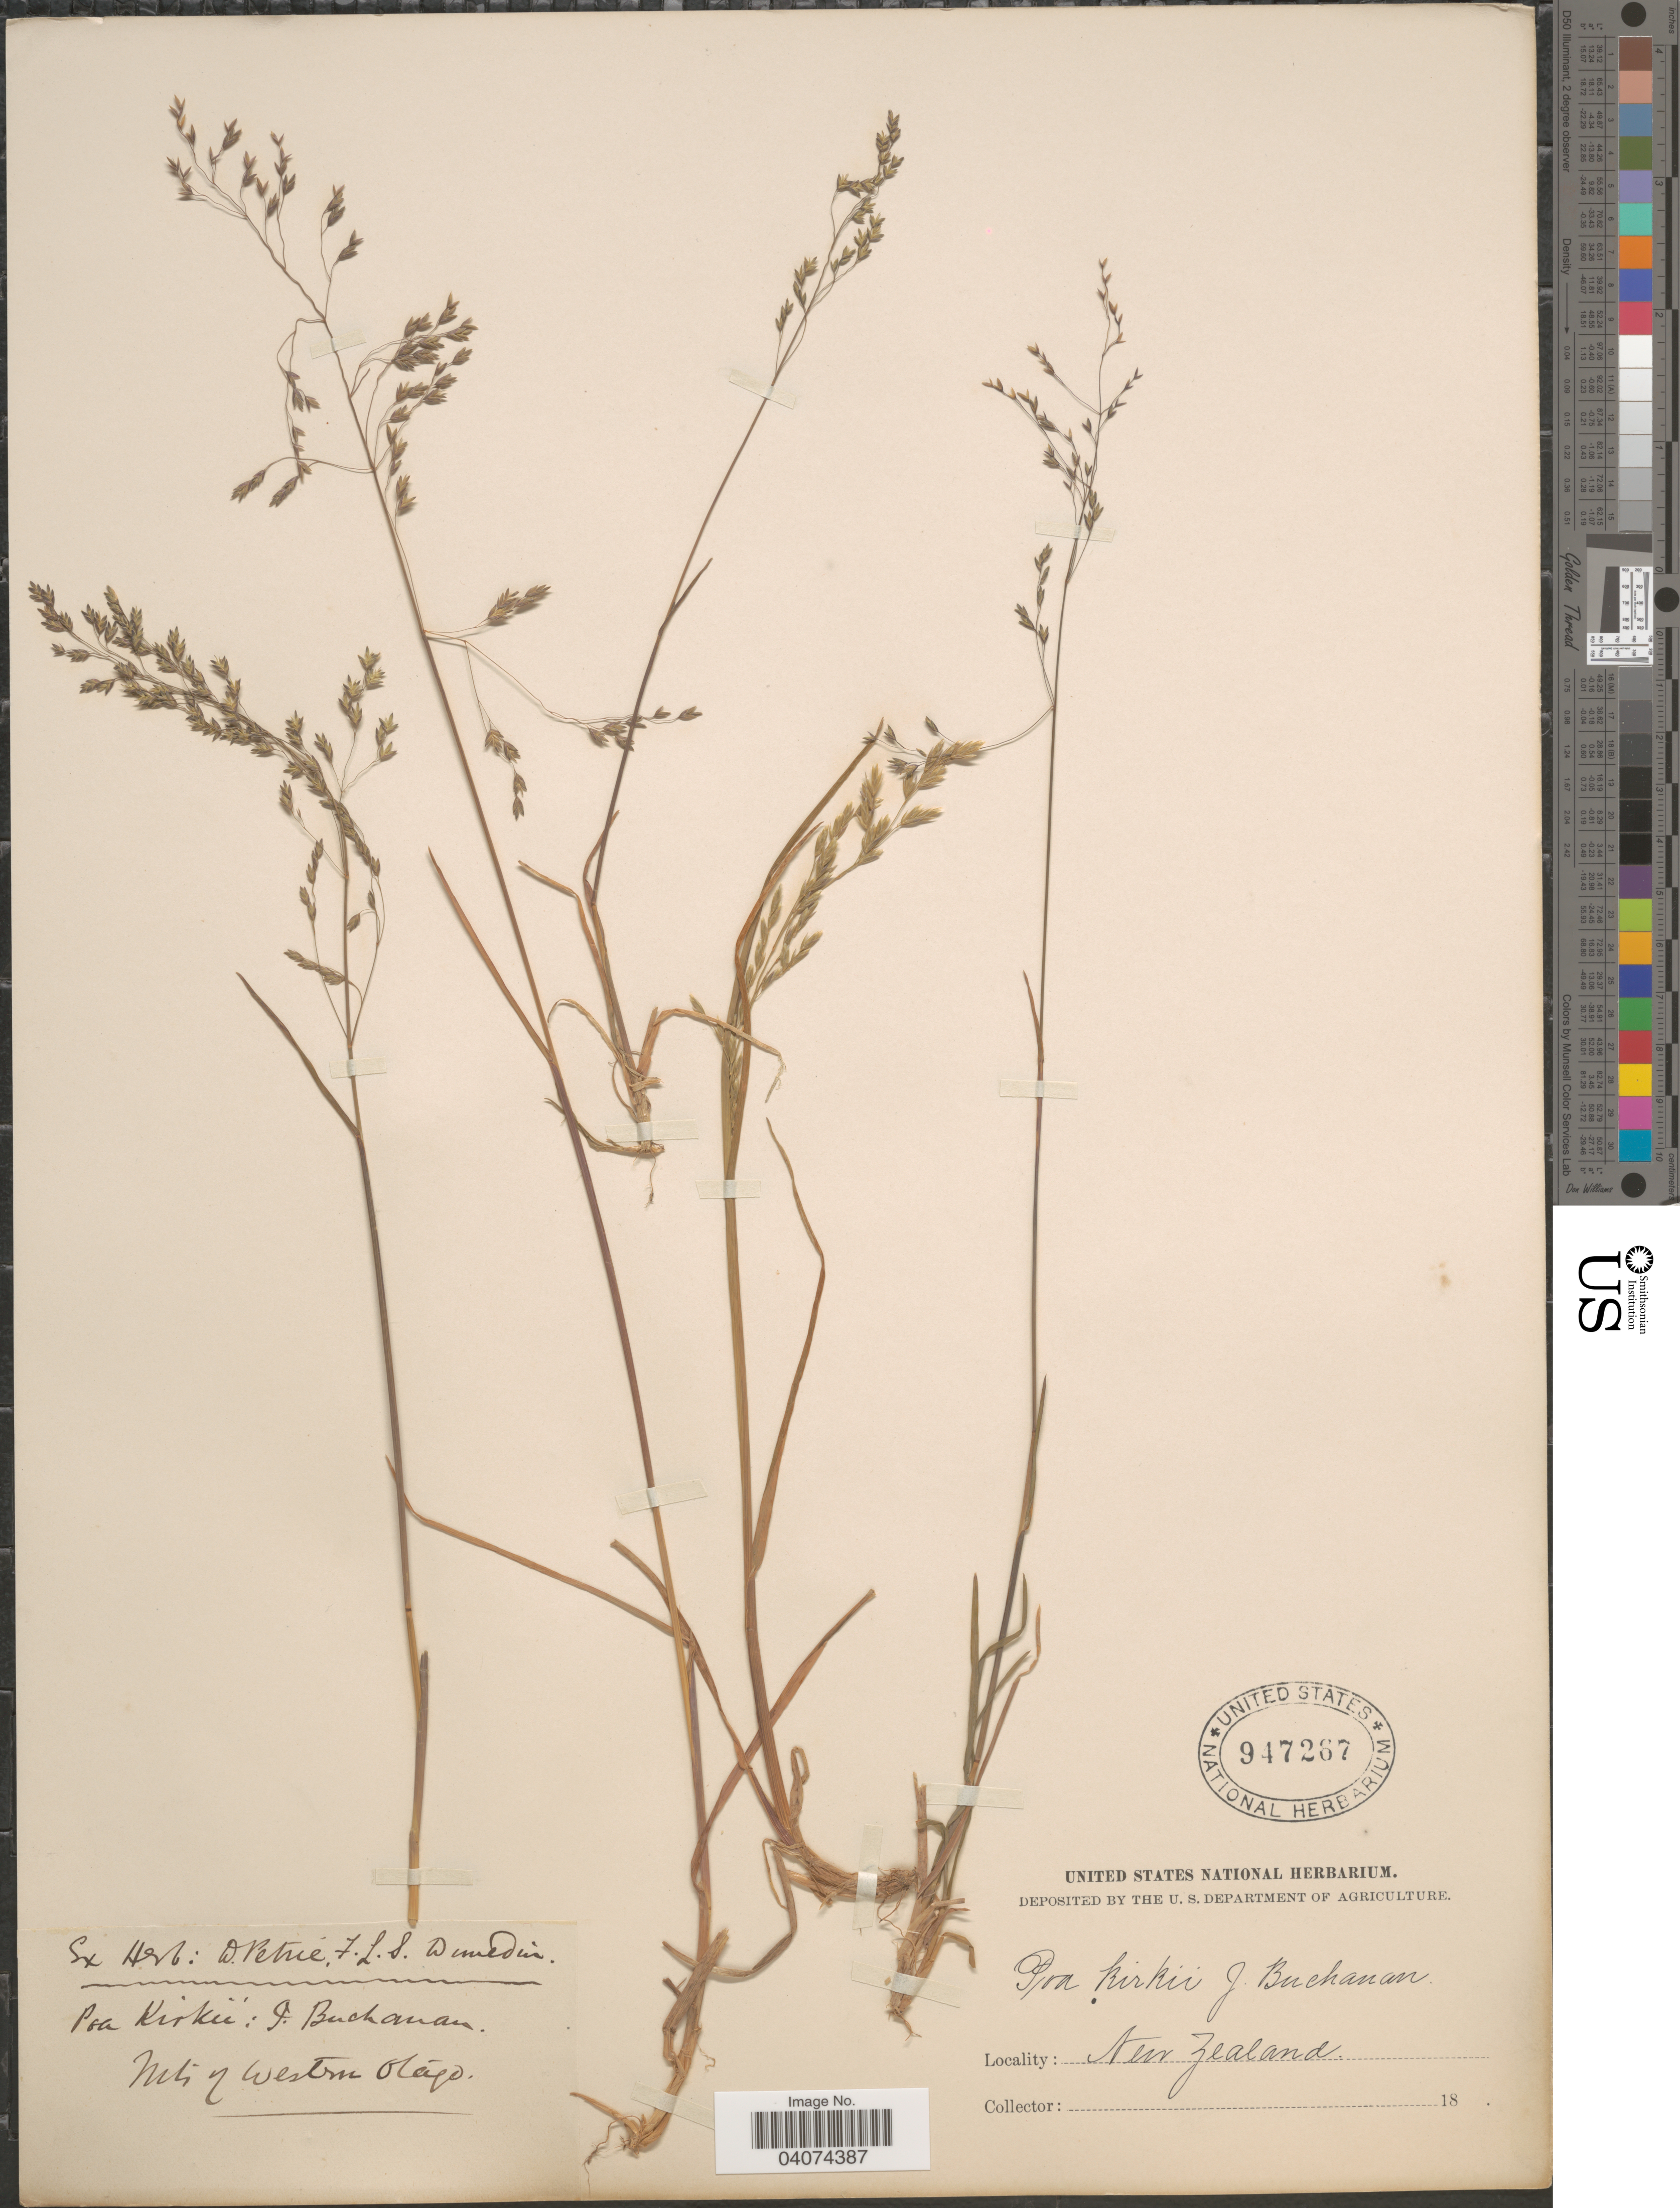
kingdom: Plantae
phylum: Tracheophyta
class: Liliopsida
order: Poales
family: Poaceae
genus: Poa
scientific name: Poa kirkii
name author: Buchanan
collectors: Ex Herb D. Petrie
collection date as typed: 18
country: New Zealand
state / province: Otago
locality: Mts of Western Otago.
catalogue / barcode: US 947267